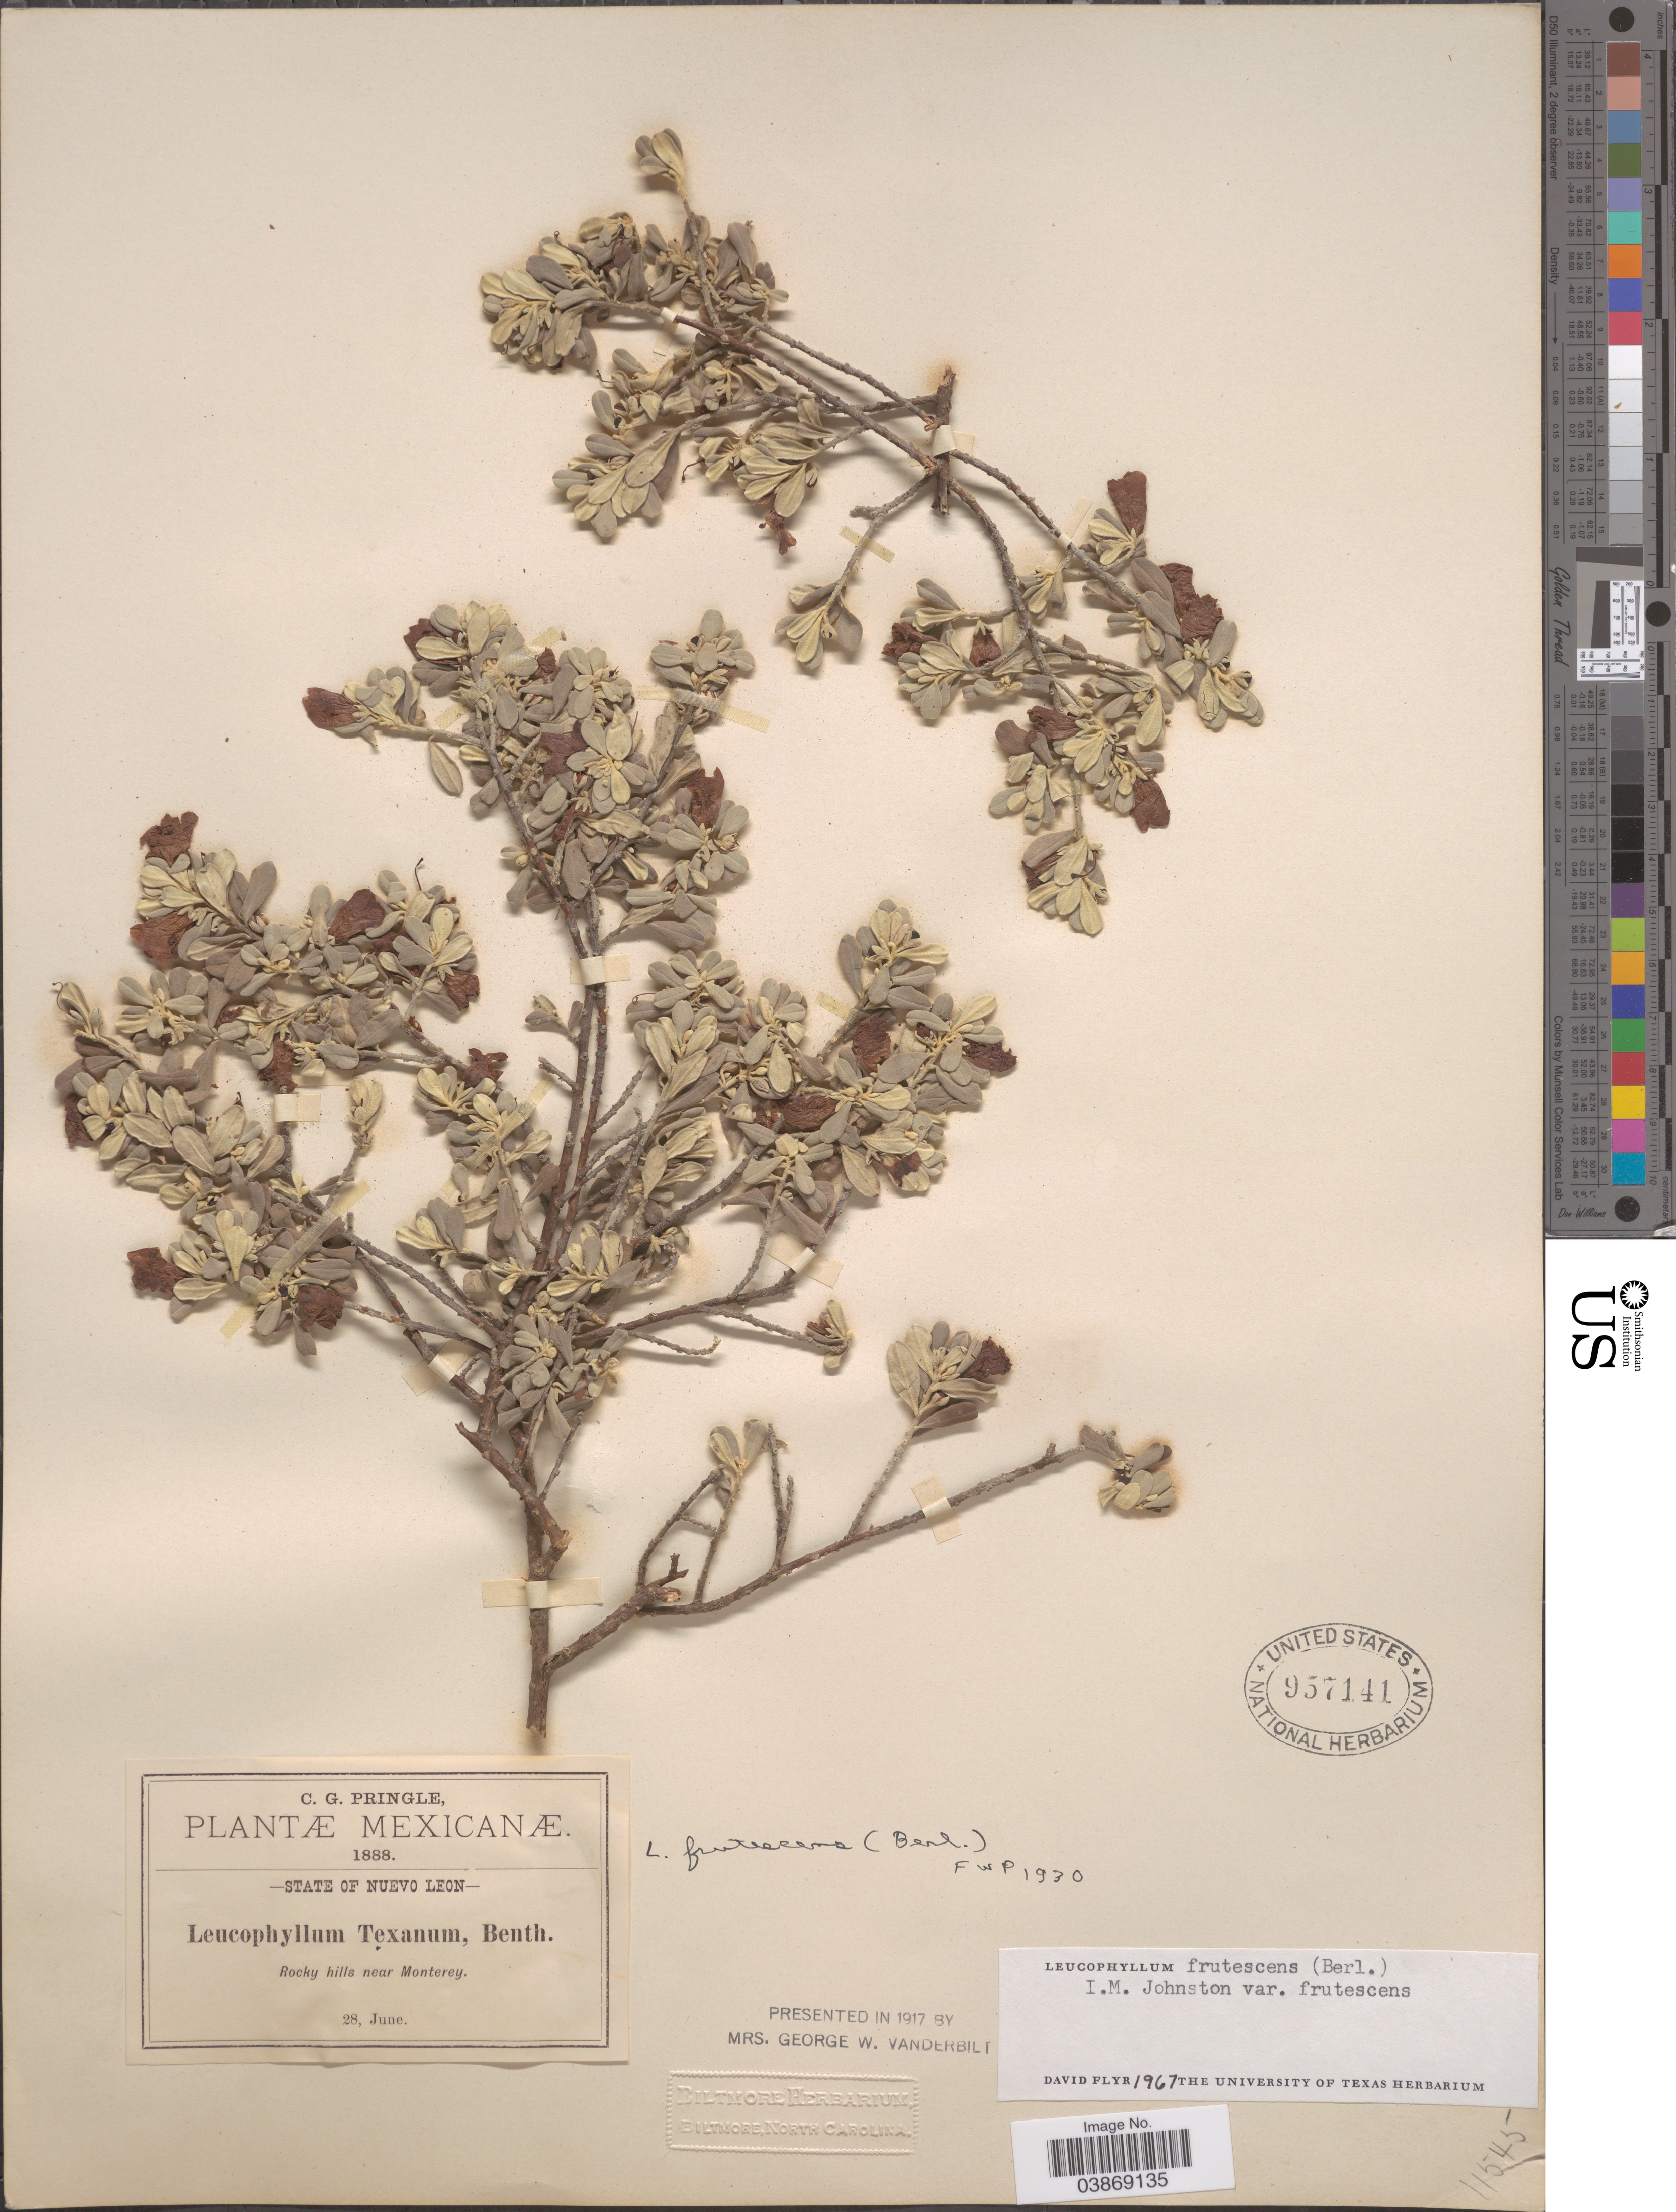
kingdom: Plantae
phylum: Tracheophyta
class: Magnoliopsida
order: Lamiales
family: Scrophulariaceae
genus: Leucophyllum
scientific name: Leucophyllum frutescens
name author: (Berland.) I.M. Johnst.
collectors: C. G. Pringle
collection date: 1888-06-28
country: Mexico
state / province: Nuevo León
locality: Rocky hills near Monterey.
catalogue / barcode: US 957141